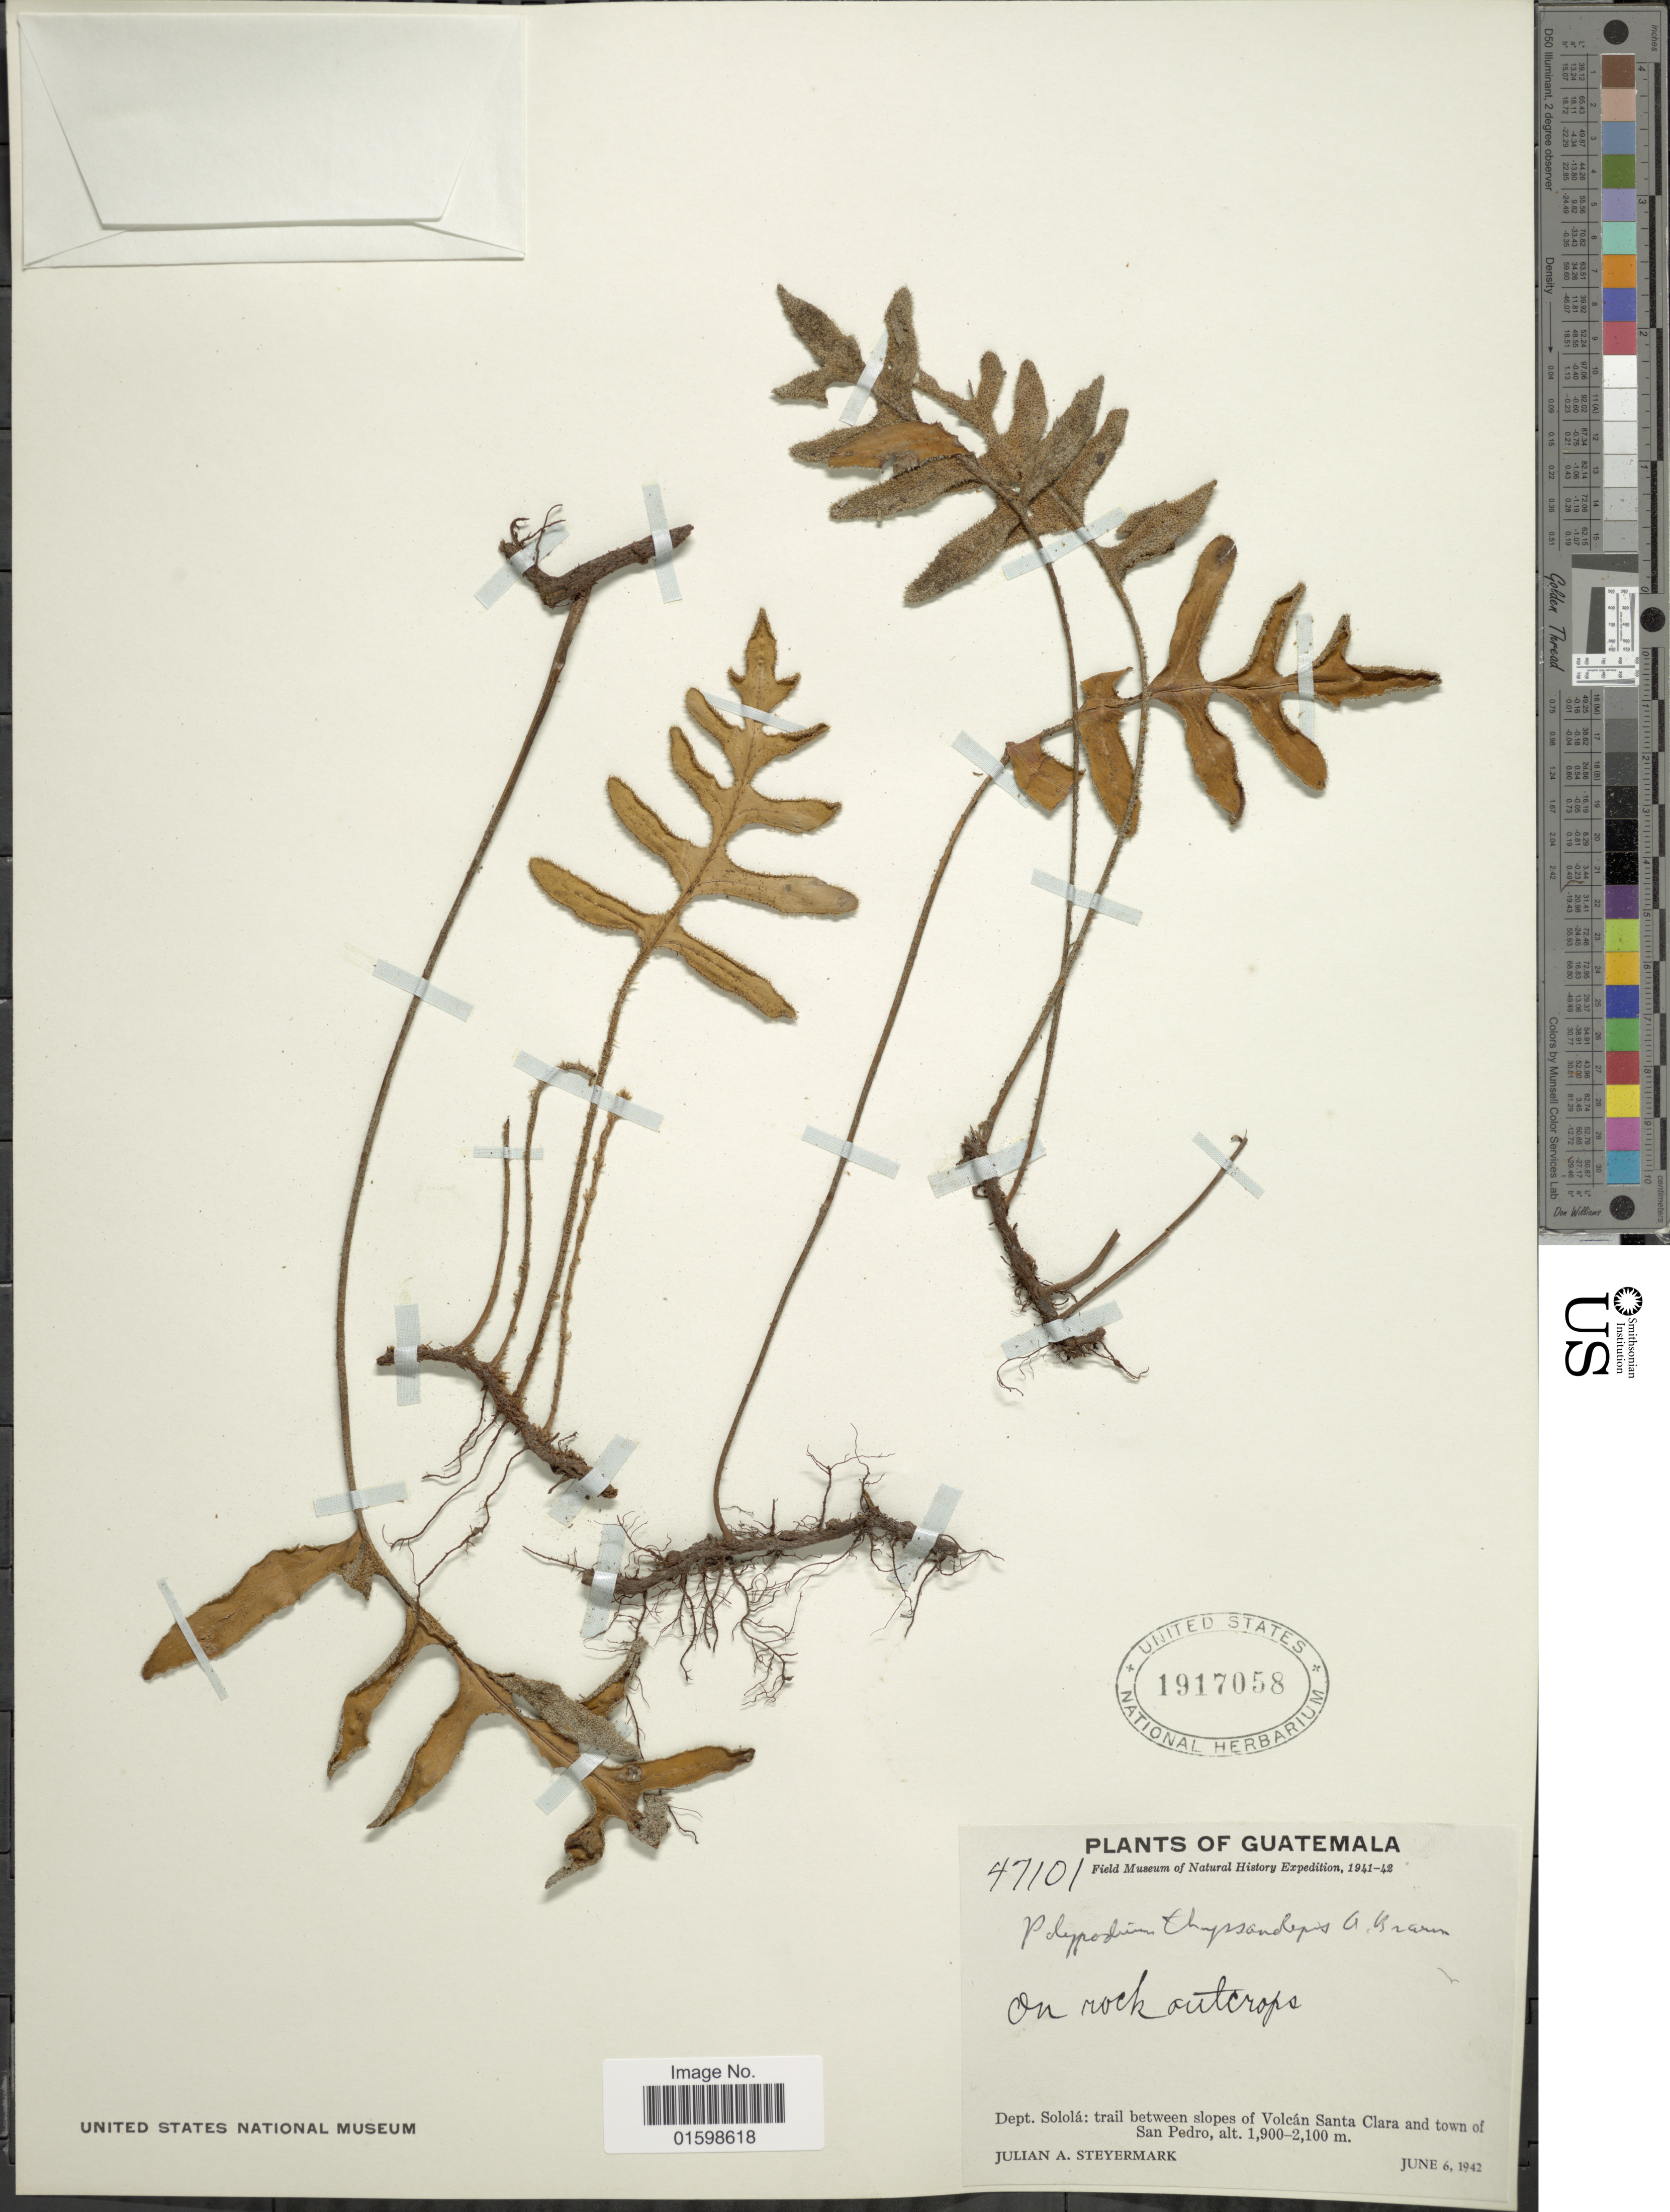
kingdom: Plantae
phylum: Tracheophyta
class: Polypodiopsida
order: Polypodiales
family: Polypodiaceae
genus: Pleopeltis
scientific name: Pleopeltis thyssanolepis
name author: (A. Braun ex Klotzsch) E.G. Andrews & Windham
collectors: J. Steyermark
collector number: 47101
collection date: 1942-06-06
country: Guatemala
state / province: Sololá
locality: On rock outcrops, dept. Sololá: trail between slopes of Volcán Santa Clara and town of San Pedro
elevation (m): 1900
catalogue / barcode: US 1917058